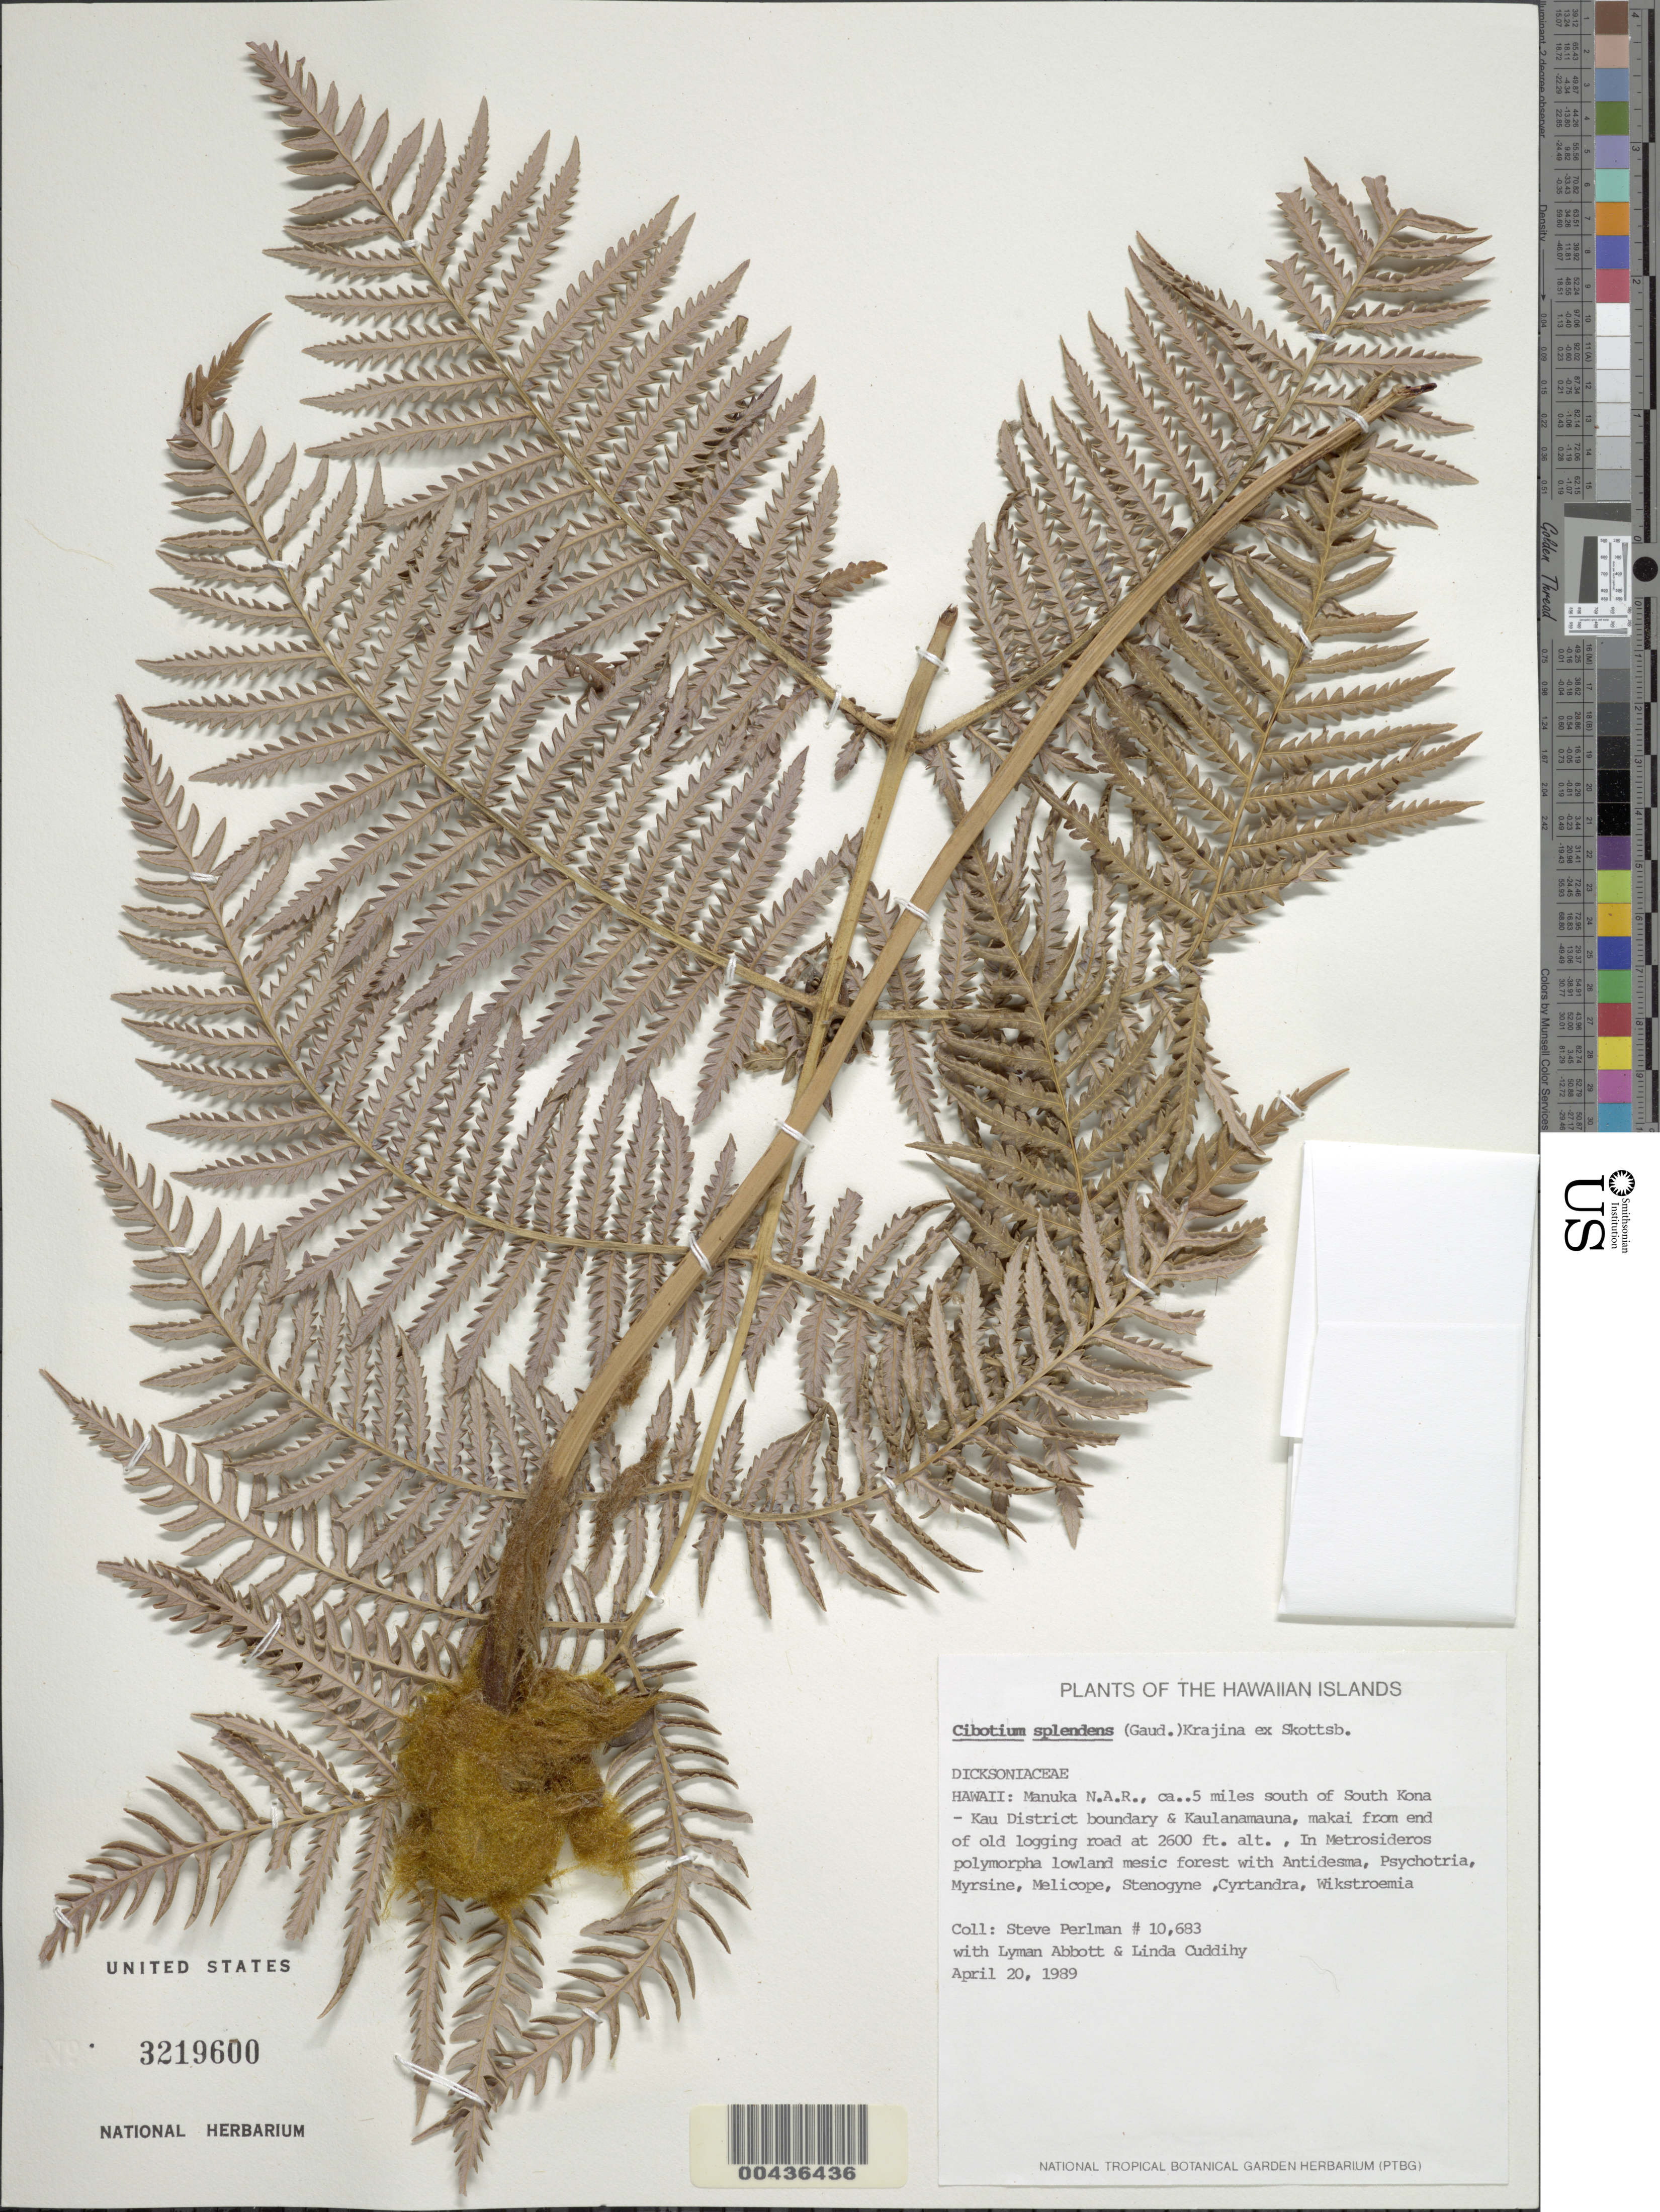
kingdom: Plantae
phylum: Tracheophyta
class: Polypodiopsida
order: Cyatheales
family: Cibotiaceae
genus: Cibotium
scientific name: Cibotium chamissoi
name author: Kaulf.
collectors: S. P. Perlman, L. Abbott & L. Cuddihy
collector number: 10683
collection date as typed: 20 Apr 1989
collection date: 1989-04-20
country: United States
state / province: Hawaii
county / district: Hawaii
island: Hawaii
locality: Manuka N.A.R., ca..5 mi S of S Kona-Kau District boundary and Kaulanamauna, makai from end of old logging road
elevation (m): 792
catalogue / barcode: US 3219600